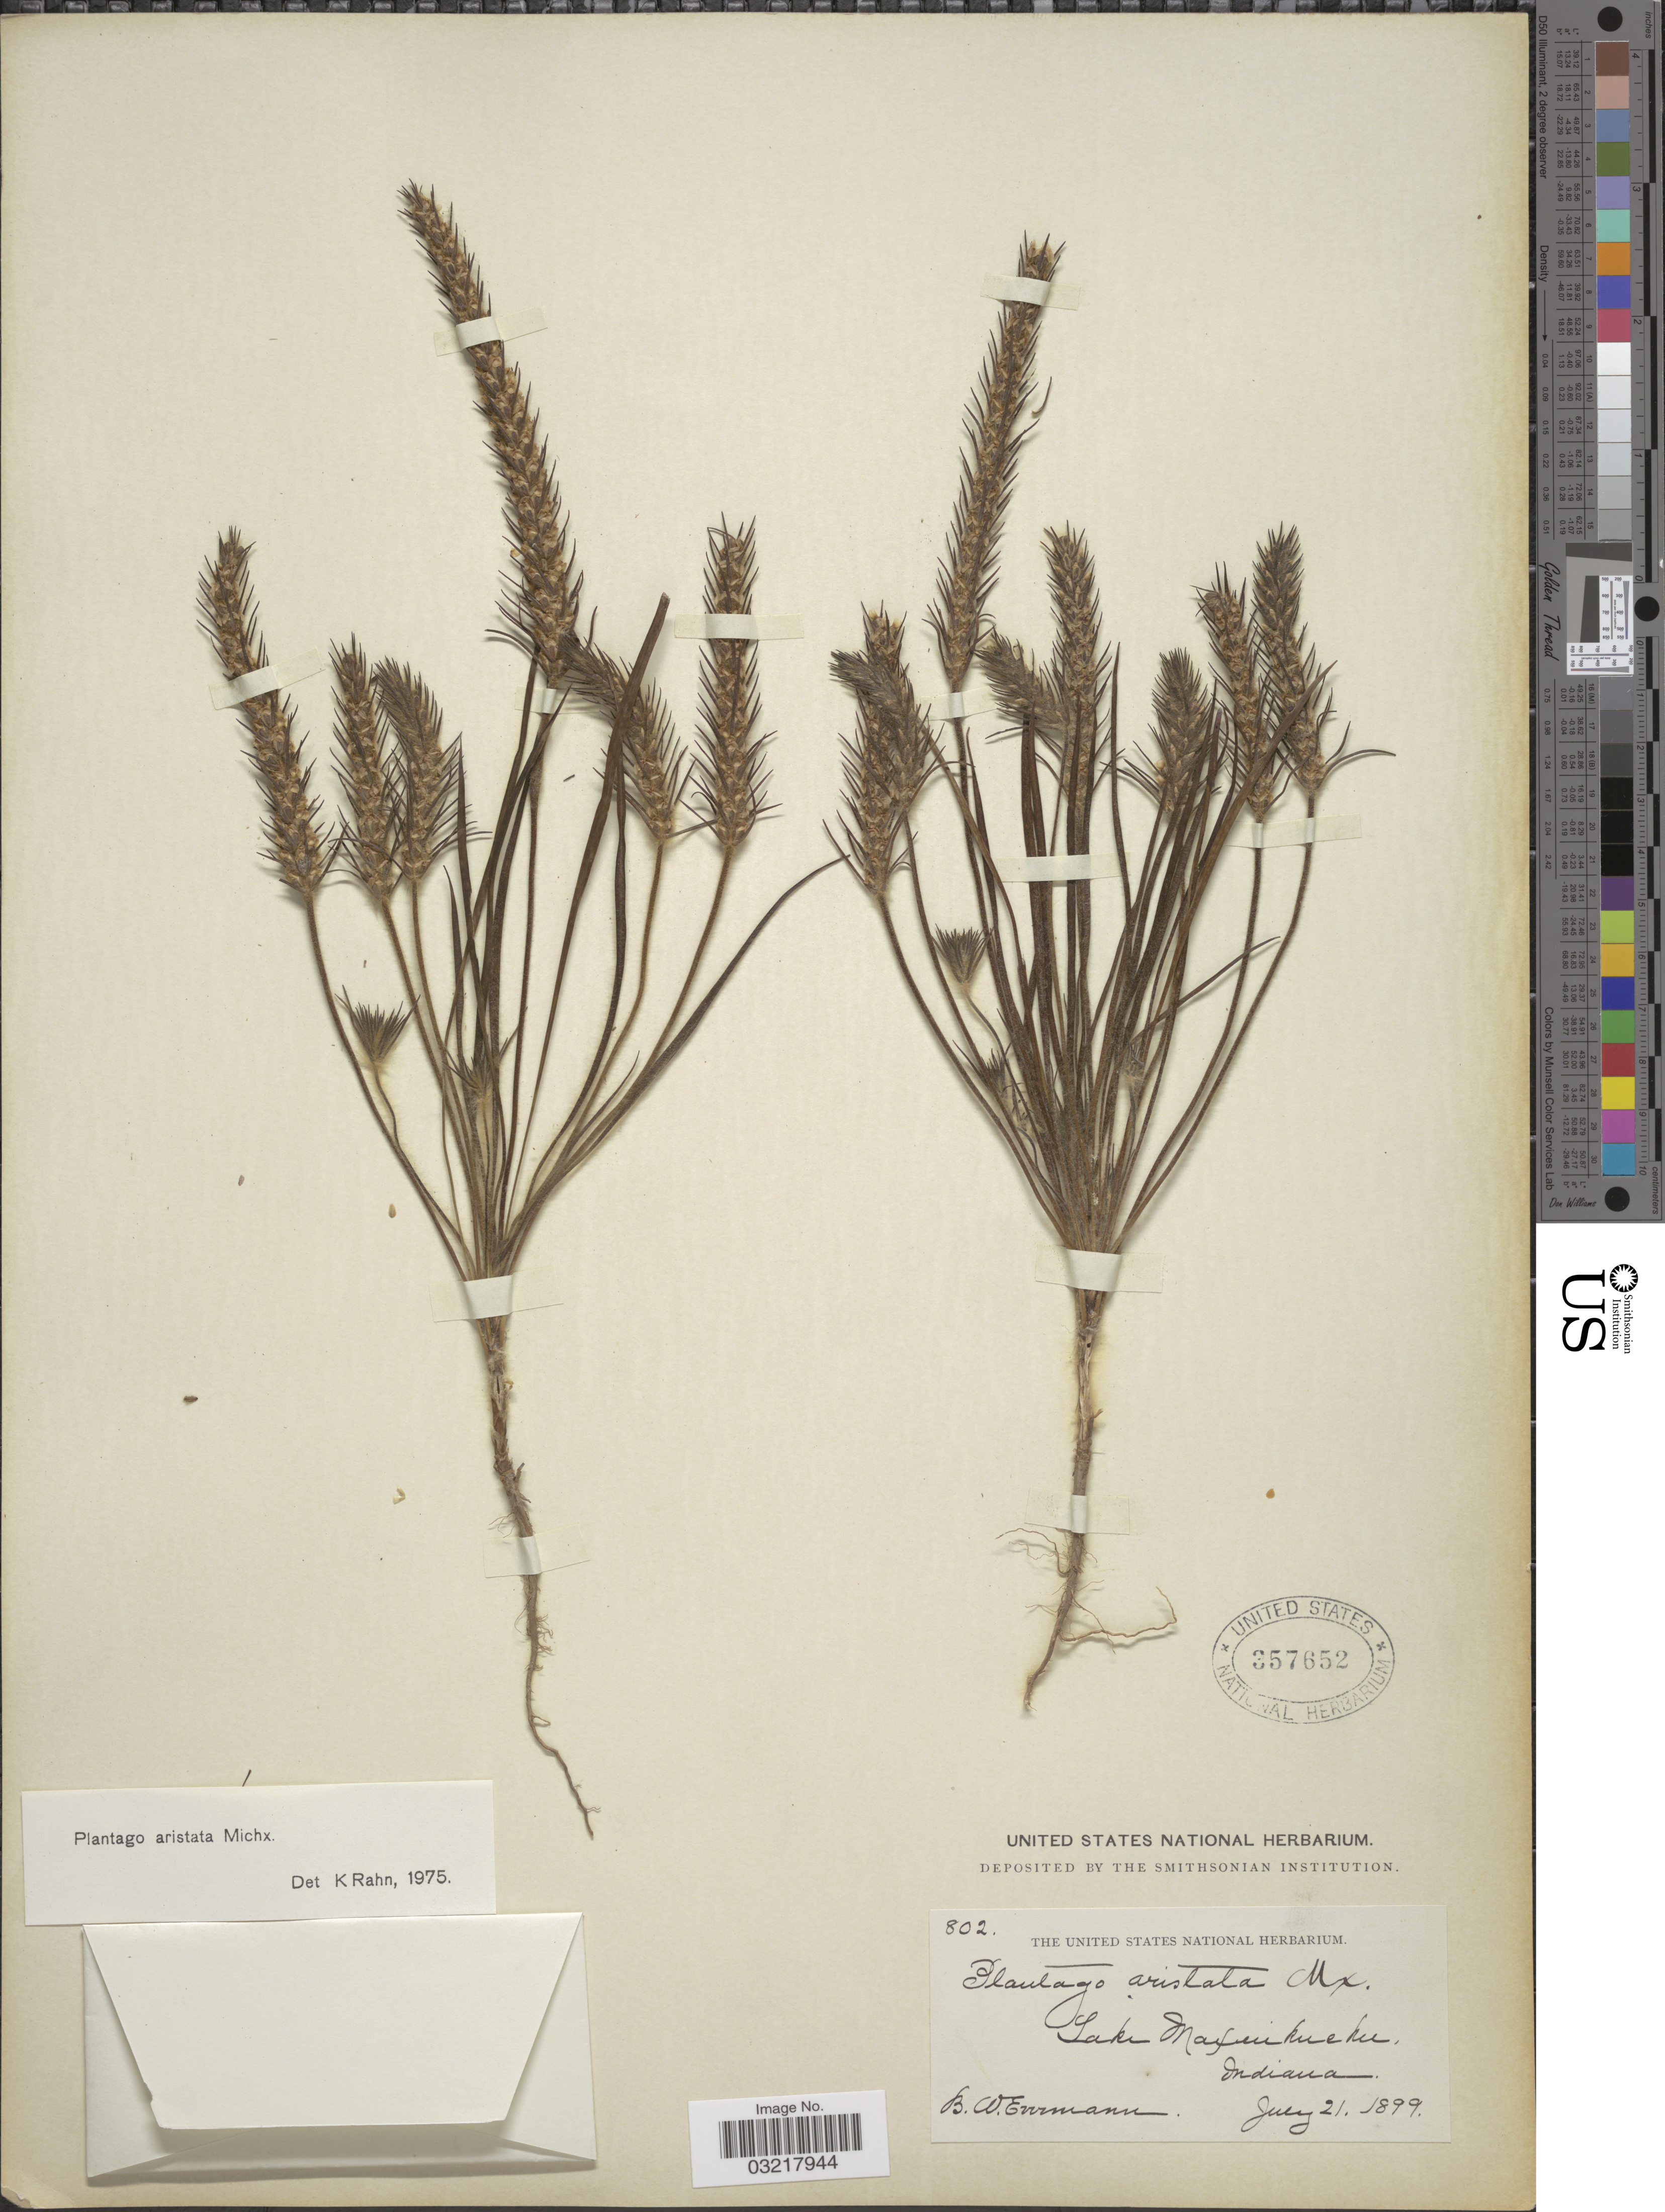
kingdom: Plantae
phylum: Tracheophyta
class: Magnoliopsida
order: Lamiales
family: Plantaginaceae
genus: Plantago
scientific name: Plantago aristata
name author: Michx.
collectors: B. W. Evermann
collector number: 802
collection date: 1899-07-21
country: United States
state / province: Indiana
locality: Lake Maxinkuckee.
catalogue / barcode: US 357652